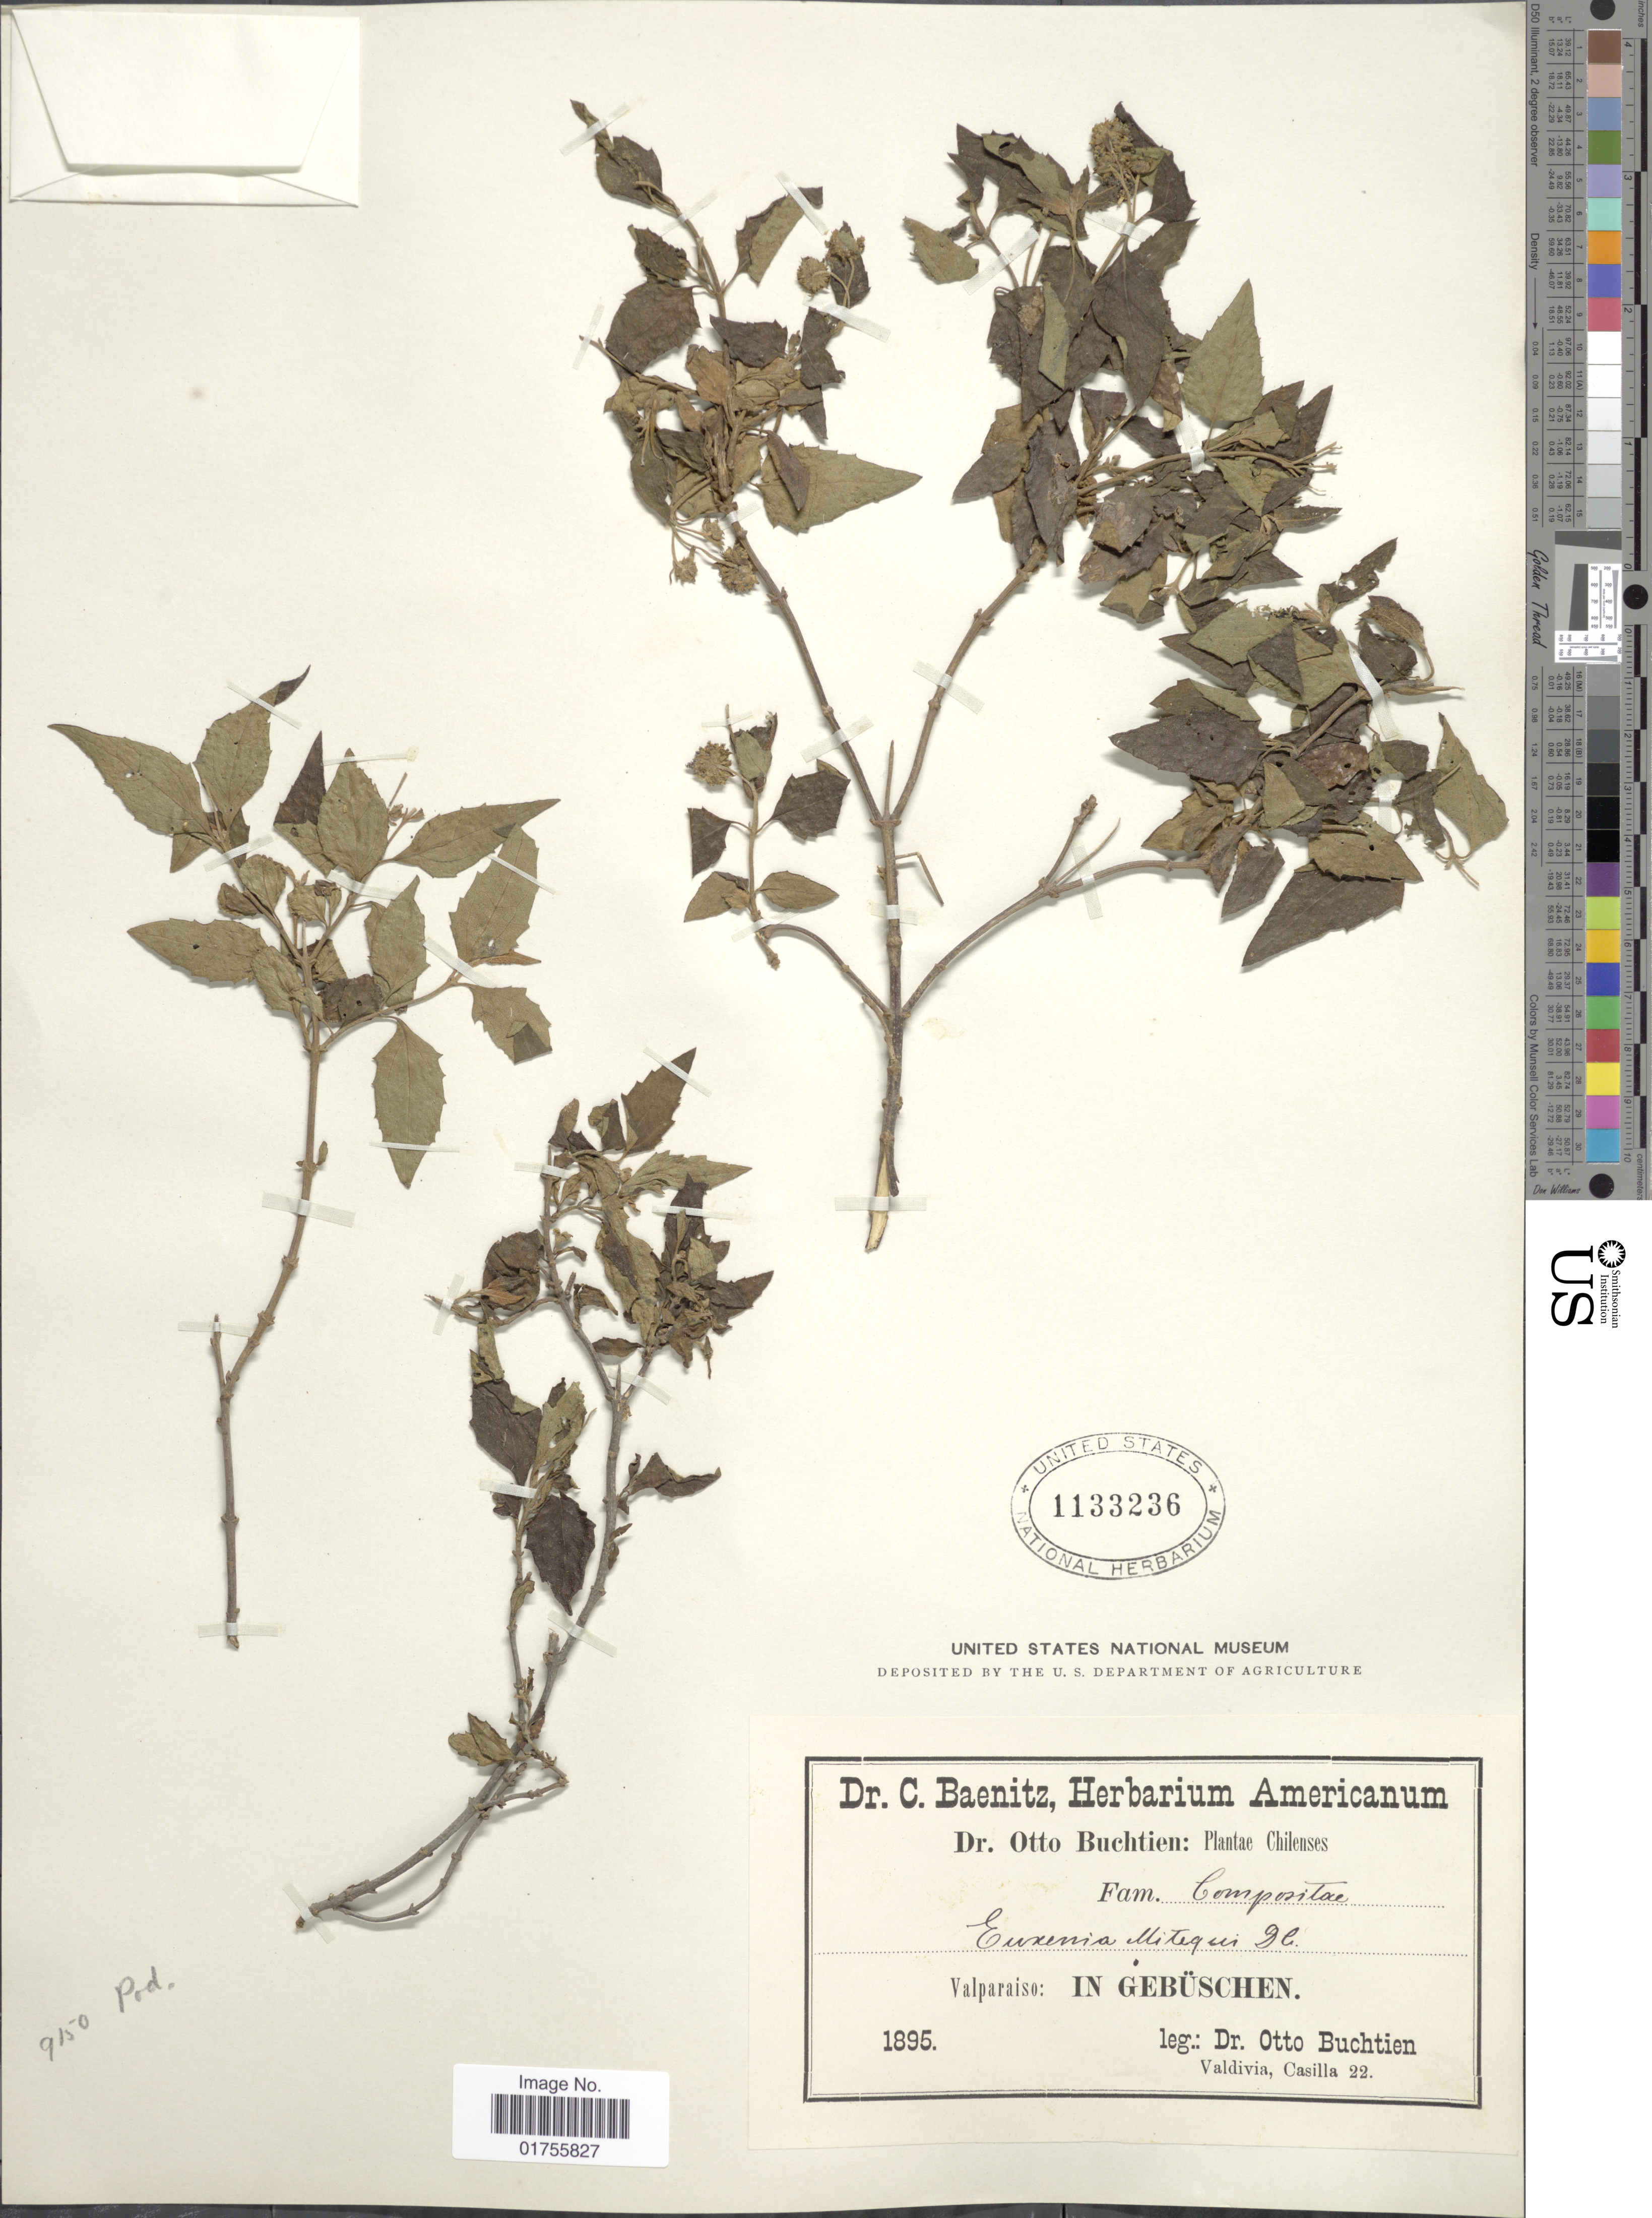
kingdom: Plantae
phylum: Tracheophyta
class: Magnoliopsida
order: Asterales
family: Asteraceae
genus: Podanthus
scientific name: Podanthus mitiqui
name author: Lindl.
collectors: O. Buchtien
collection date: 1895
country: Chile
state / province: Valparaíso (V)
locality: In Gebüschen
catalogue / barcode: US 1133236